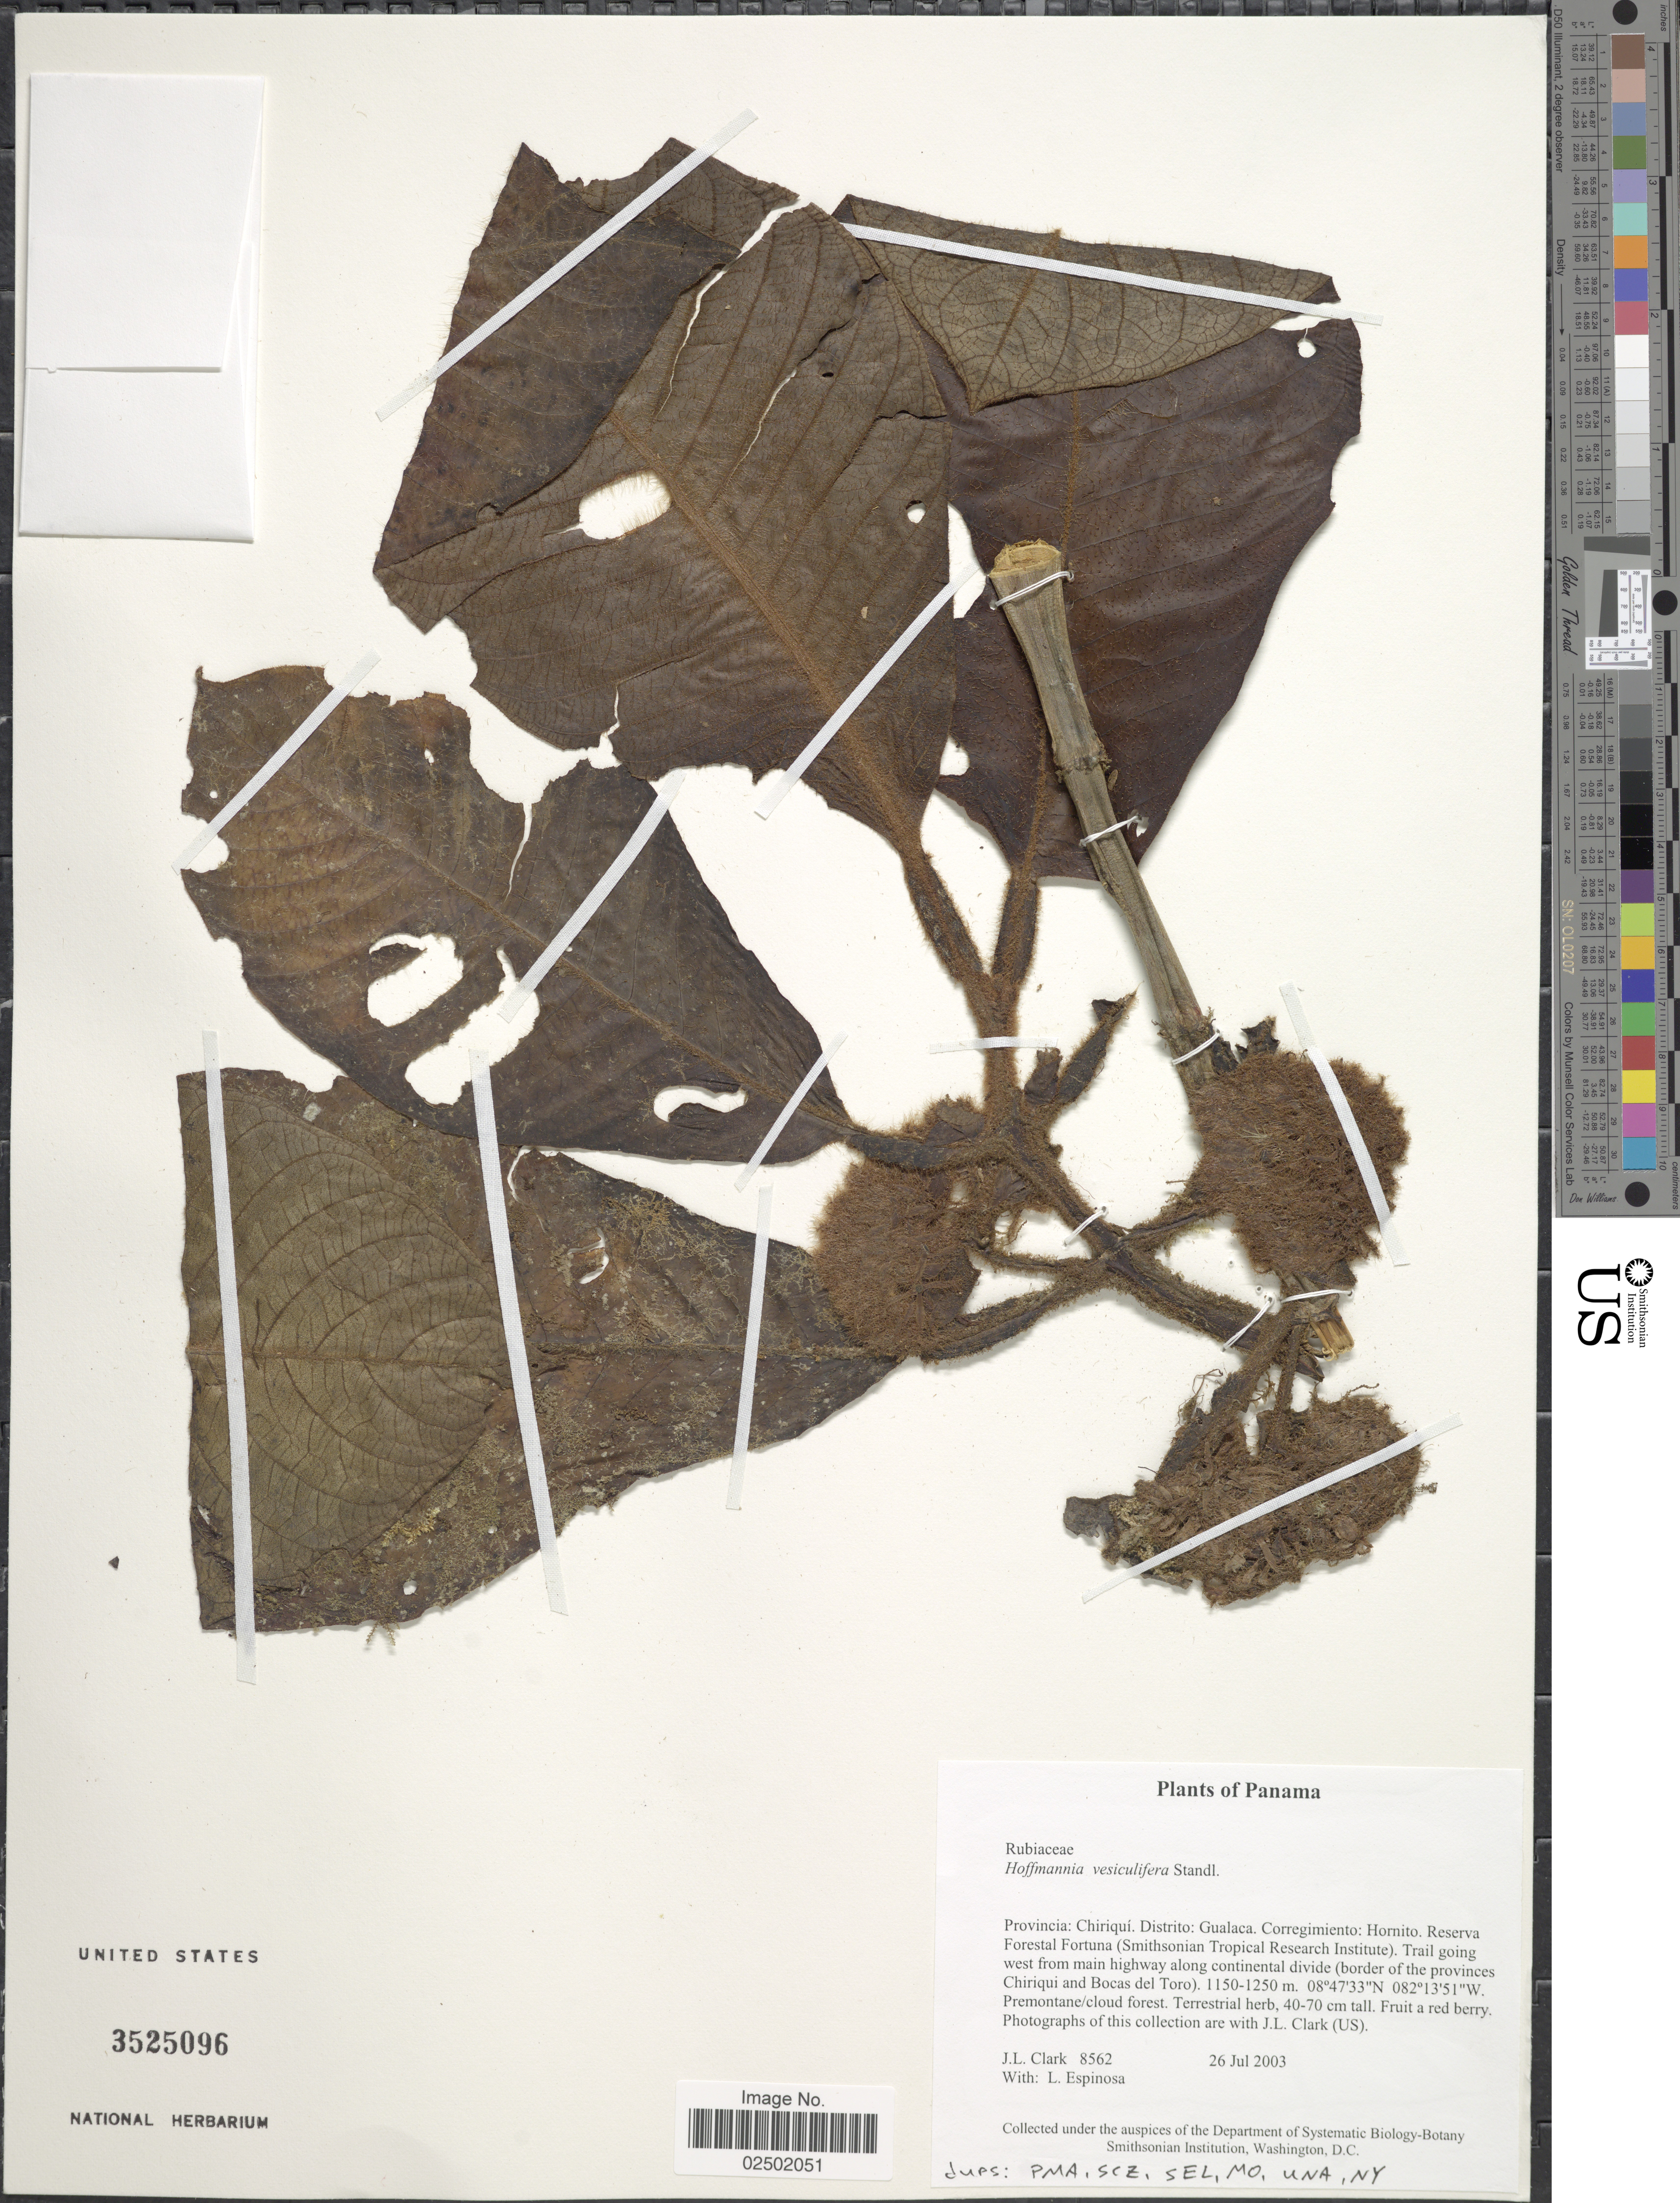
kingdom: Plantae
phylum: Tracheophyta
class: Magnoliopsida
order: Gentianales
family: Rubiaceae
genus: Hoffmannia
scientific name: Hoffmannia vesiculifera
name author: Standl.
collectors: J. L. Clark & L. Espinosa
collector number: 8562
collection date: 2003-07-26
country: Panama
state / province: Chiriqui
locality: Provincia: Chiriqui. Distrito: Gualaca. Corregimiento: Hornito. Reserva Forestal Fortuna (Smithsonian Tropical Research Institute). Trail going west from main highway along continental divide (border of the provinces Chiriqui and Bocas del Toro)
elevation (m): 1150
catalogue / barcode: US 3525096